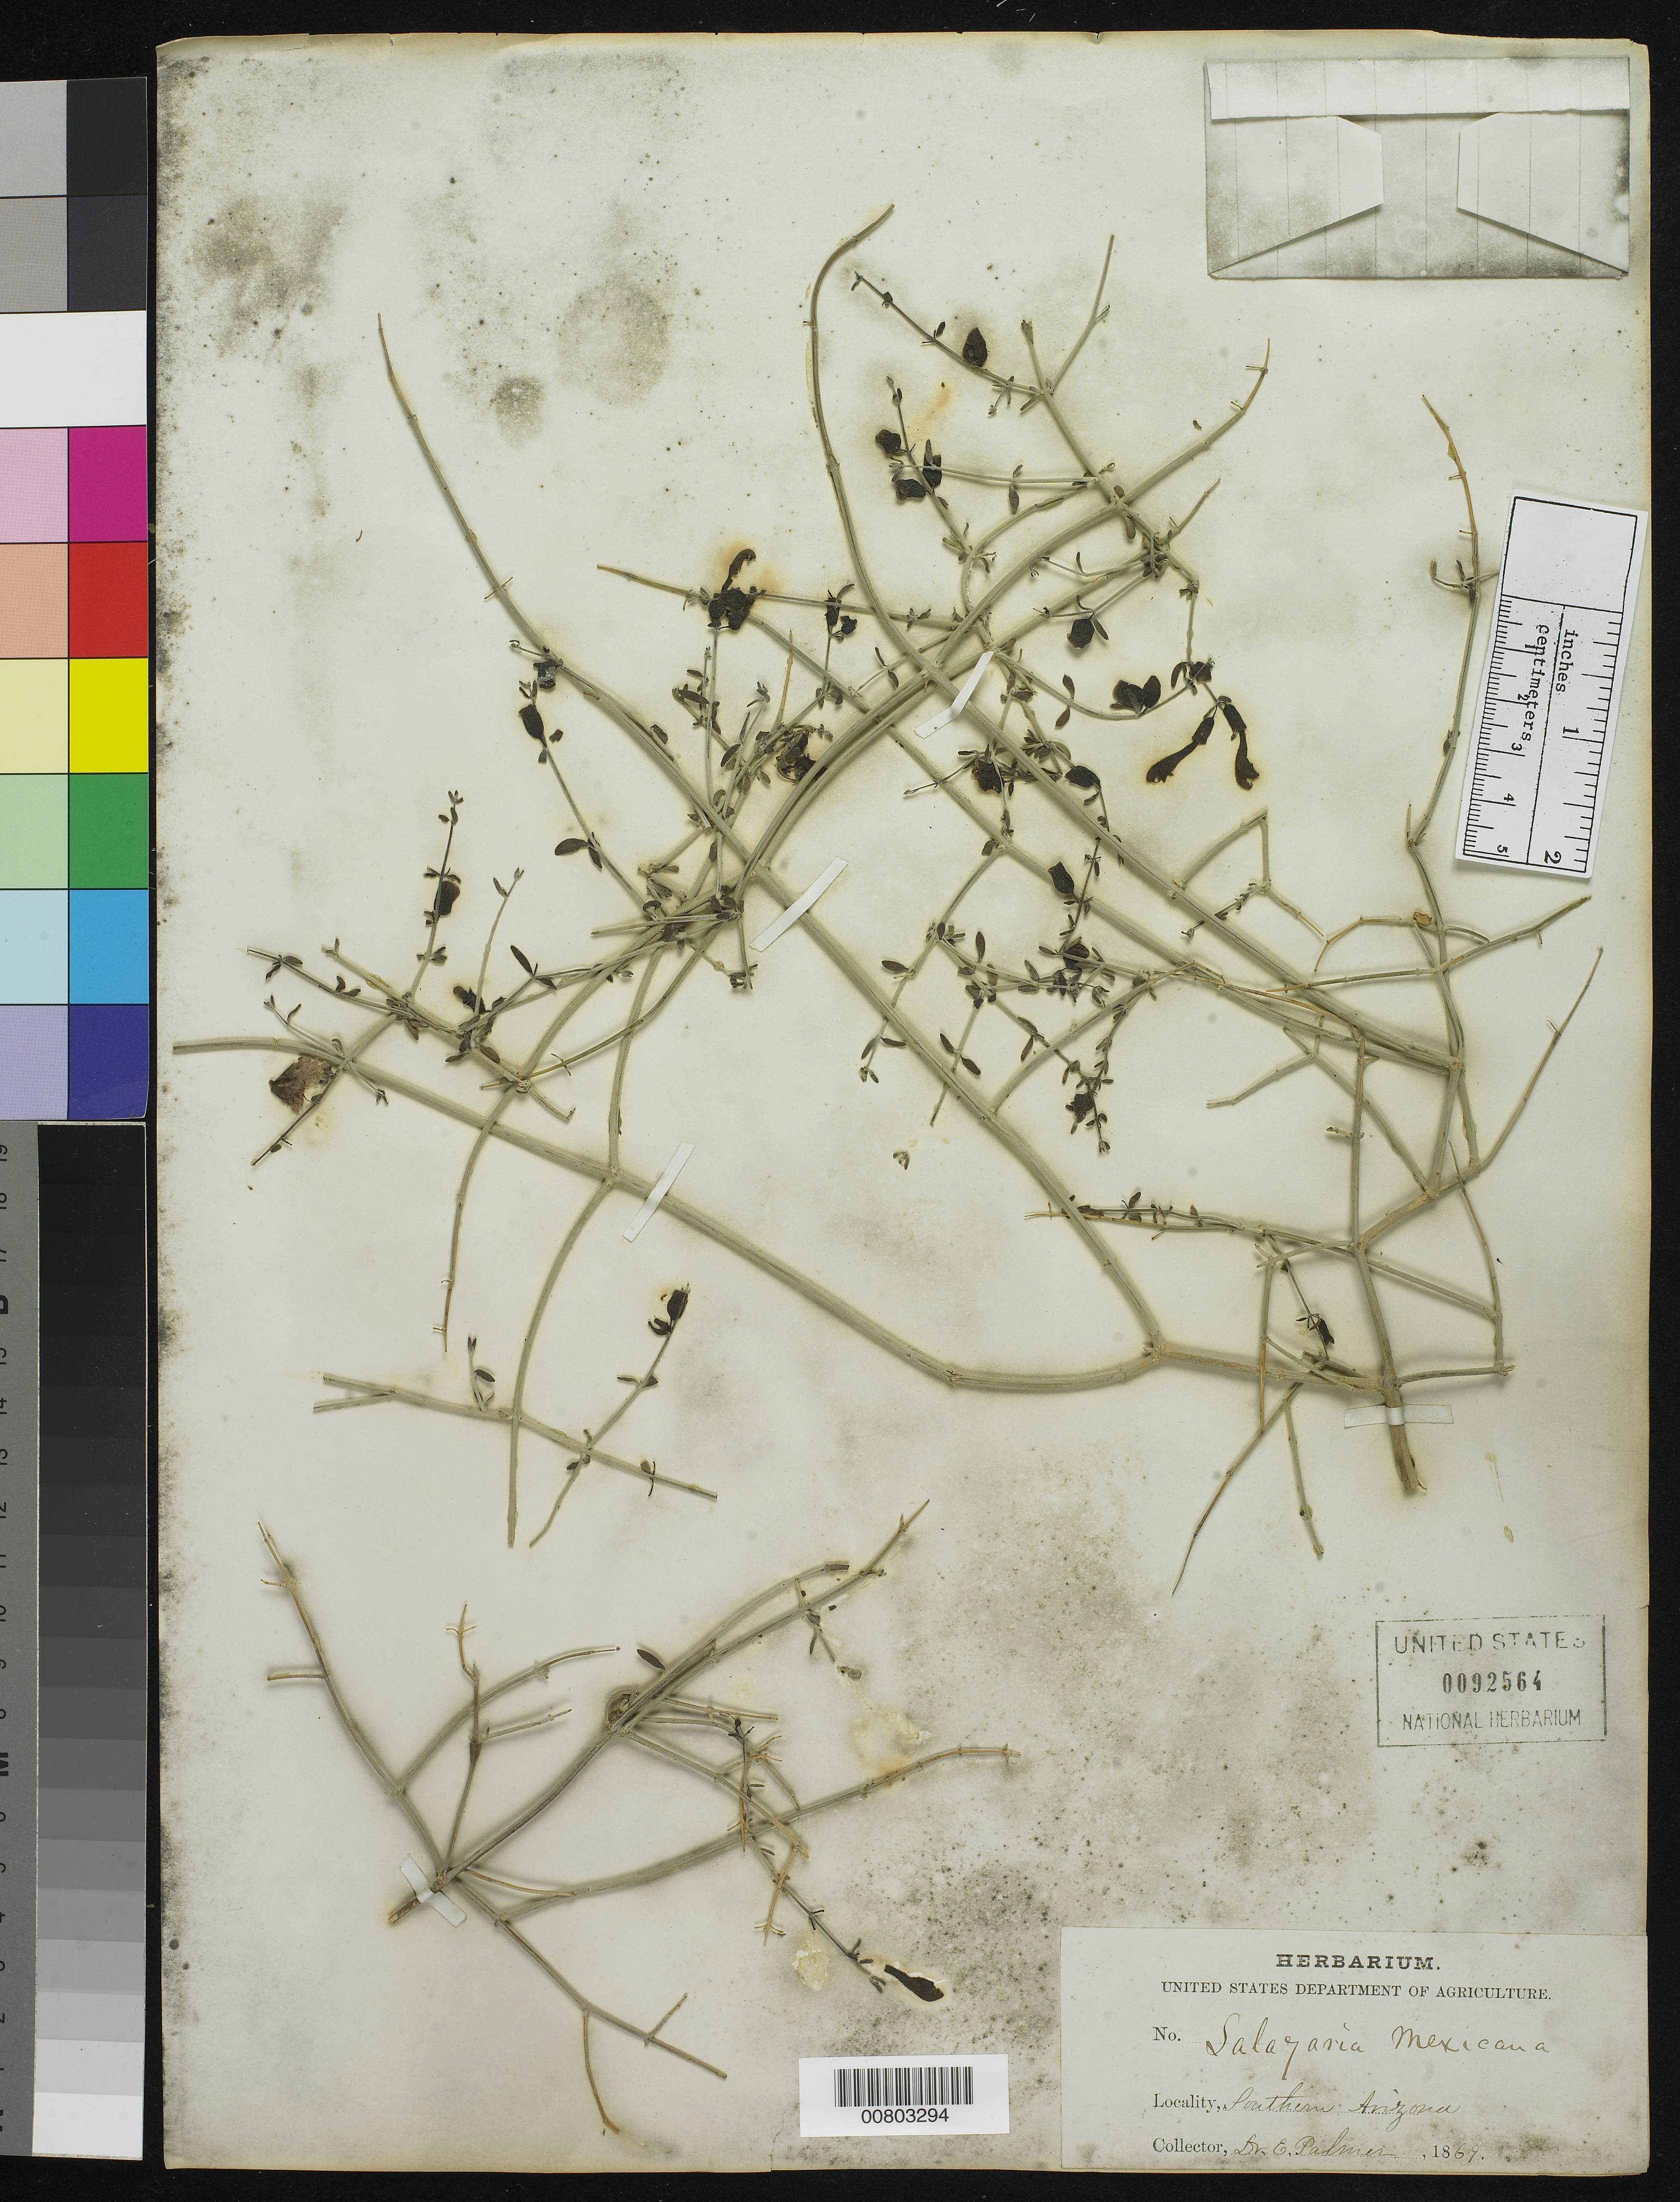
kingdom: Plantae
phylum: Tracheophyta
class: Magnoliopsida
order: Lamiales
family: Lamiaceae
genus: Salazaria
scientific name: Salazaria mexicana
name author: Torr.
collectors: E. Palmer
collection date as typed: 1869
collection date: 1869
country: United States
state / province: Arizona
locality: Southern Arizona.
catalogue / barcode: US 92564